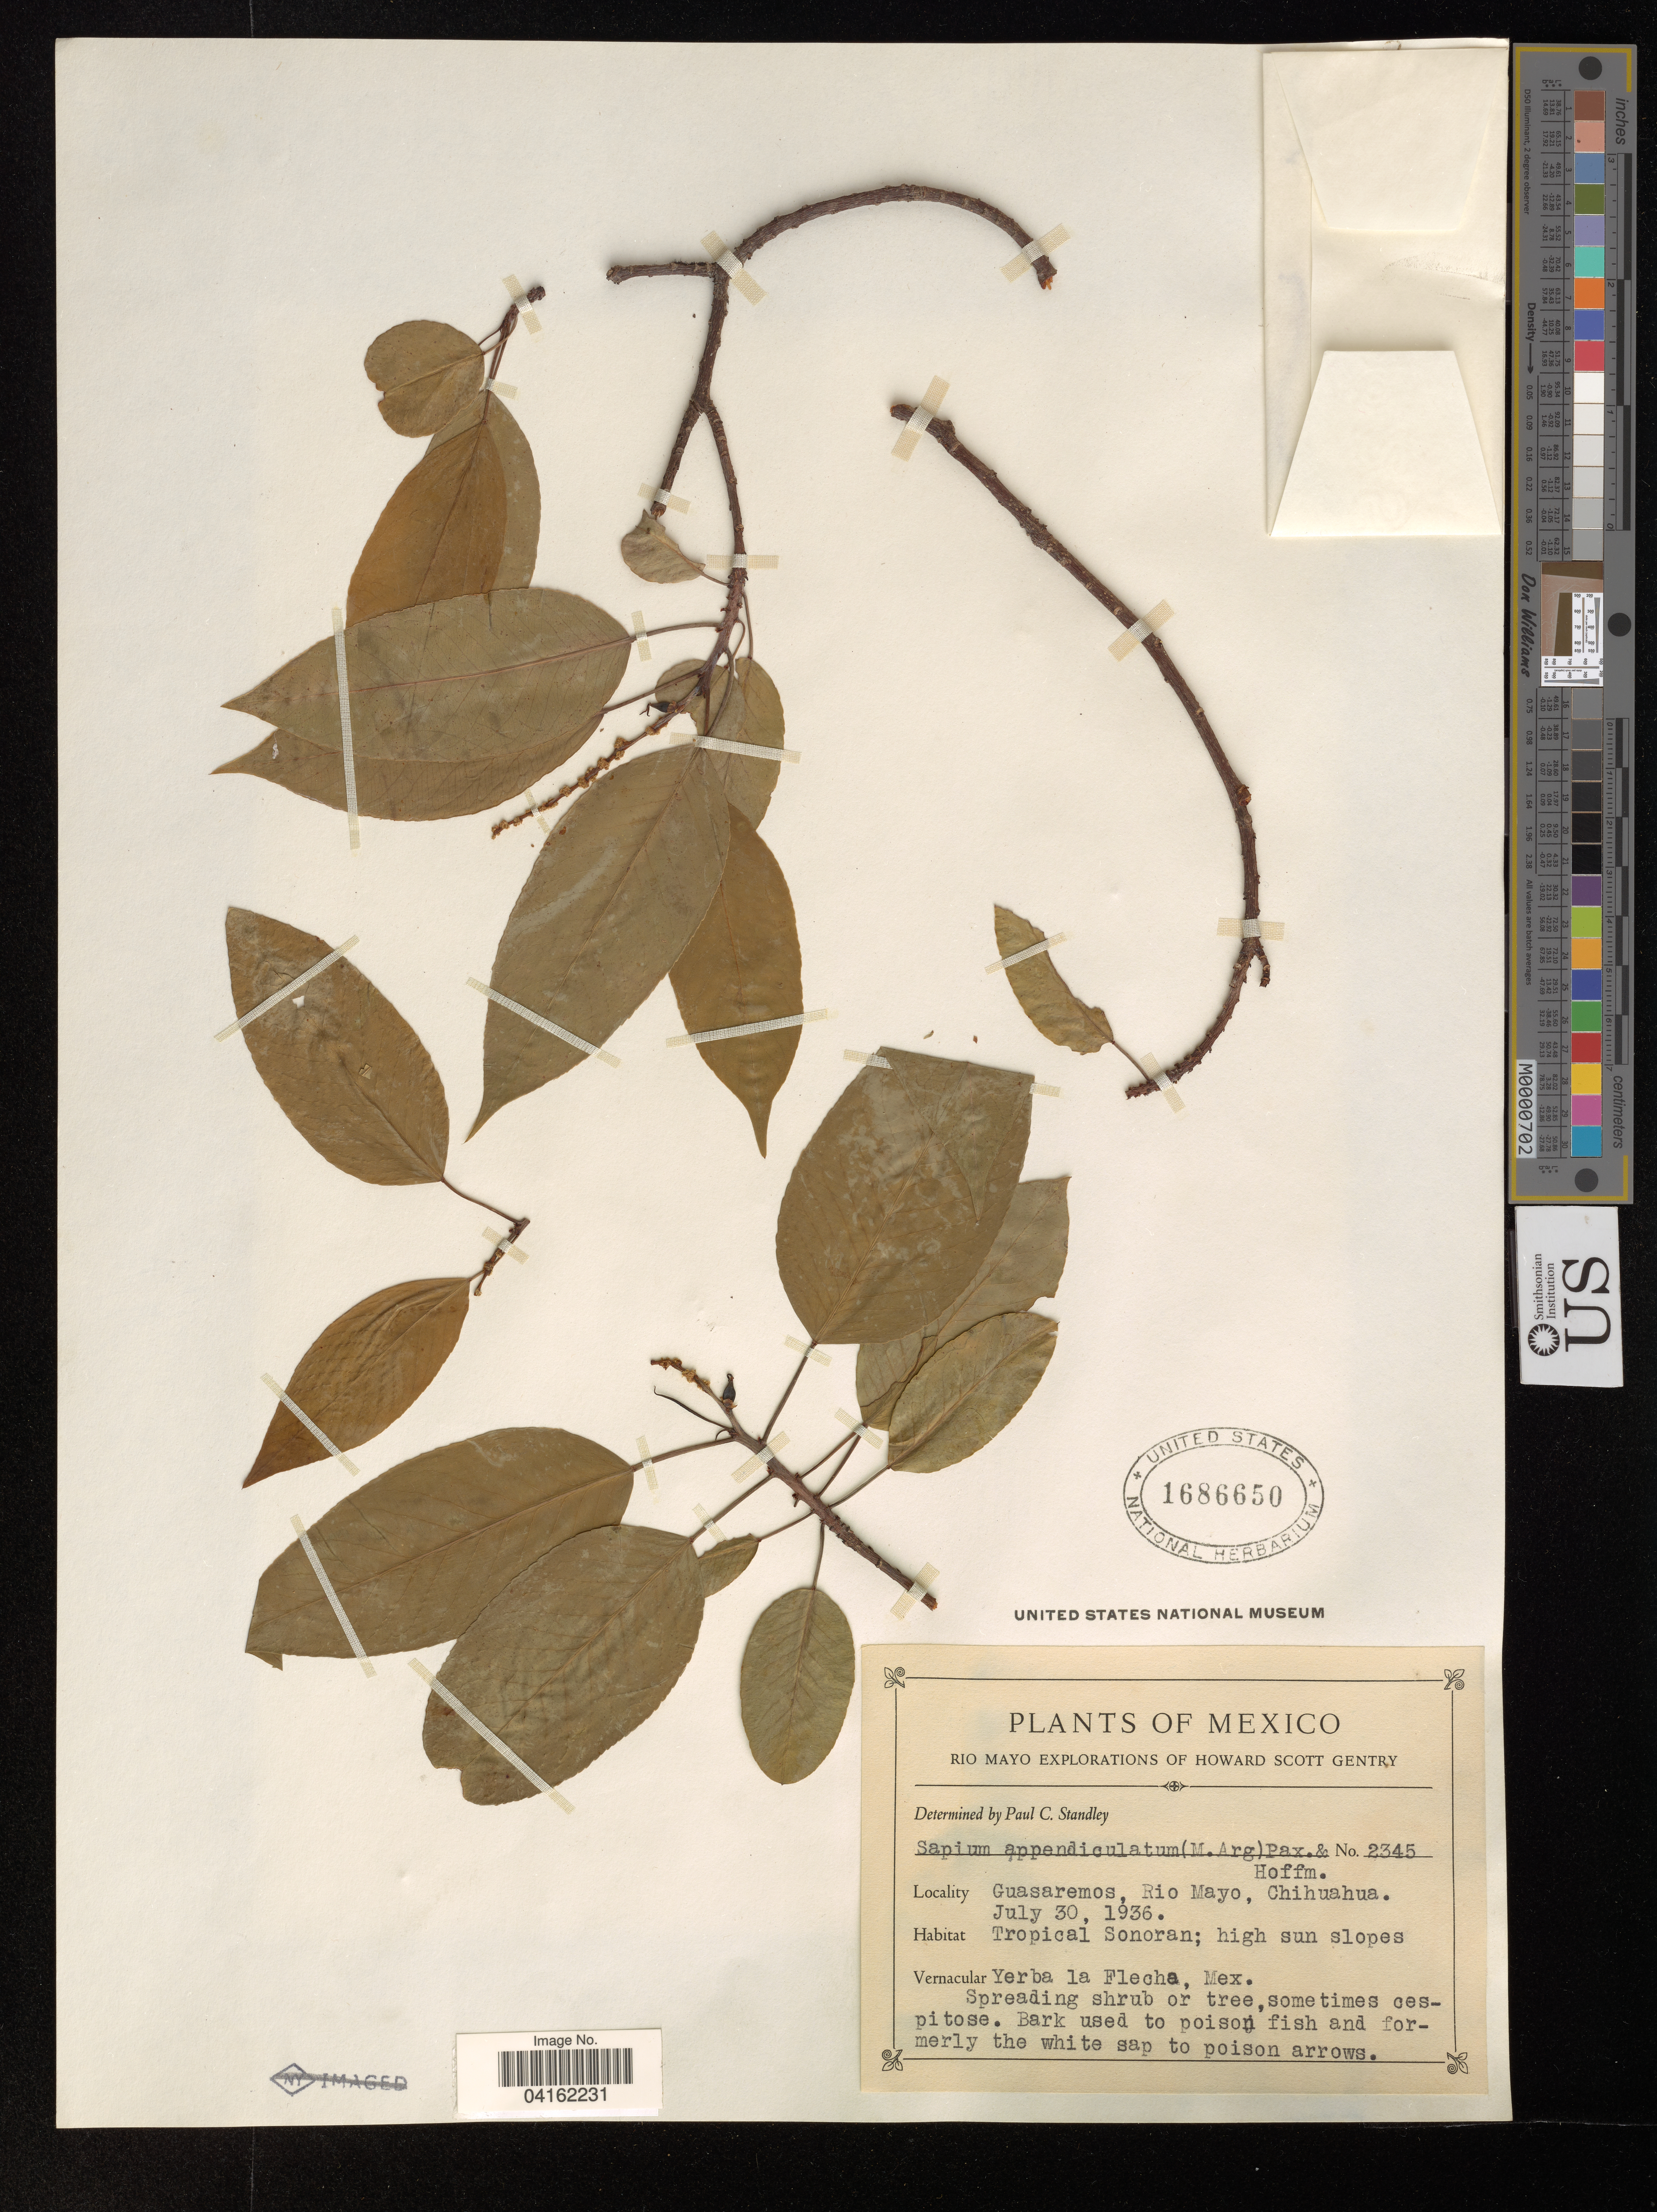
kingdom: Plantae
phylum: Tracheophyta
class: Magnoliopsida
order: Malpighiales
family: Euphorbiaceae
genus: Sapium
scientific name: Sapium appendiculatum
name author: Pax & K. Hoffm.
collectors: H. S. Gentry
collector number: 2345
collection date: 1936-07-30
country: Mexico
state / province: Chihuahua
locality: Guasaremos, Rio Mayo. Tropical Sonoran.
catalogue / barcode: US 1686650